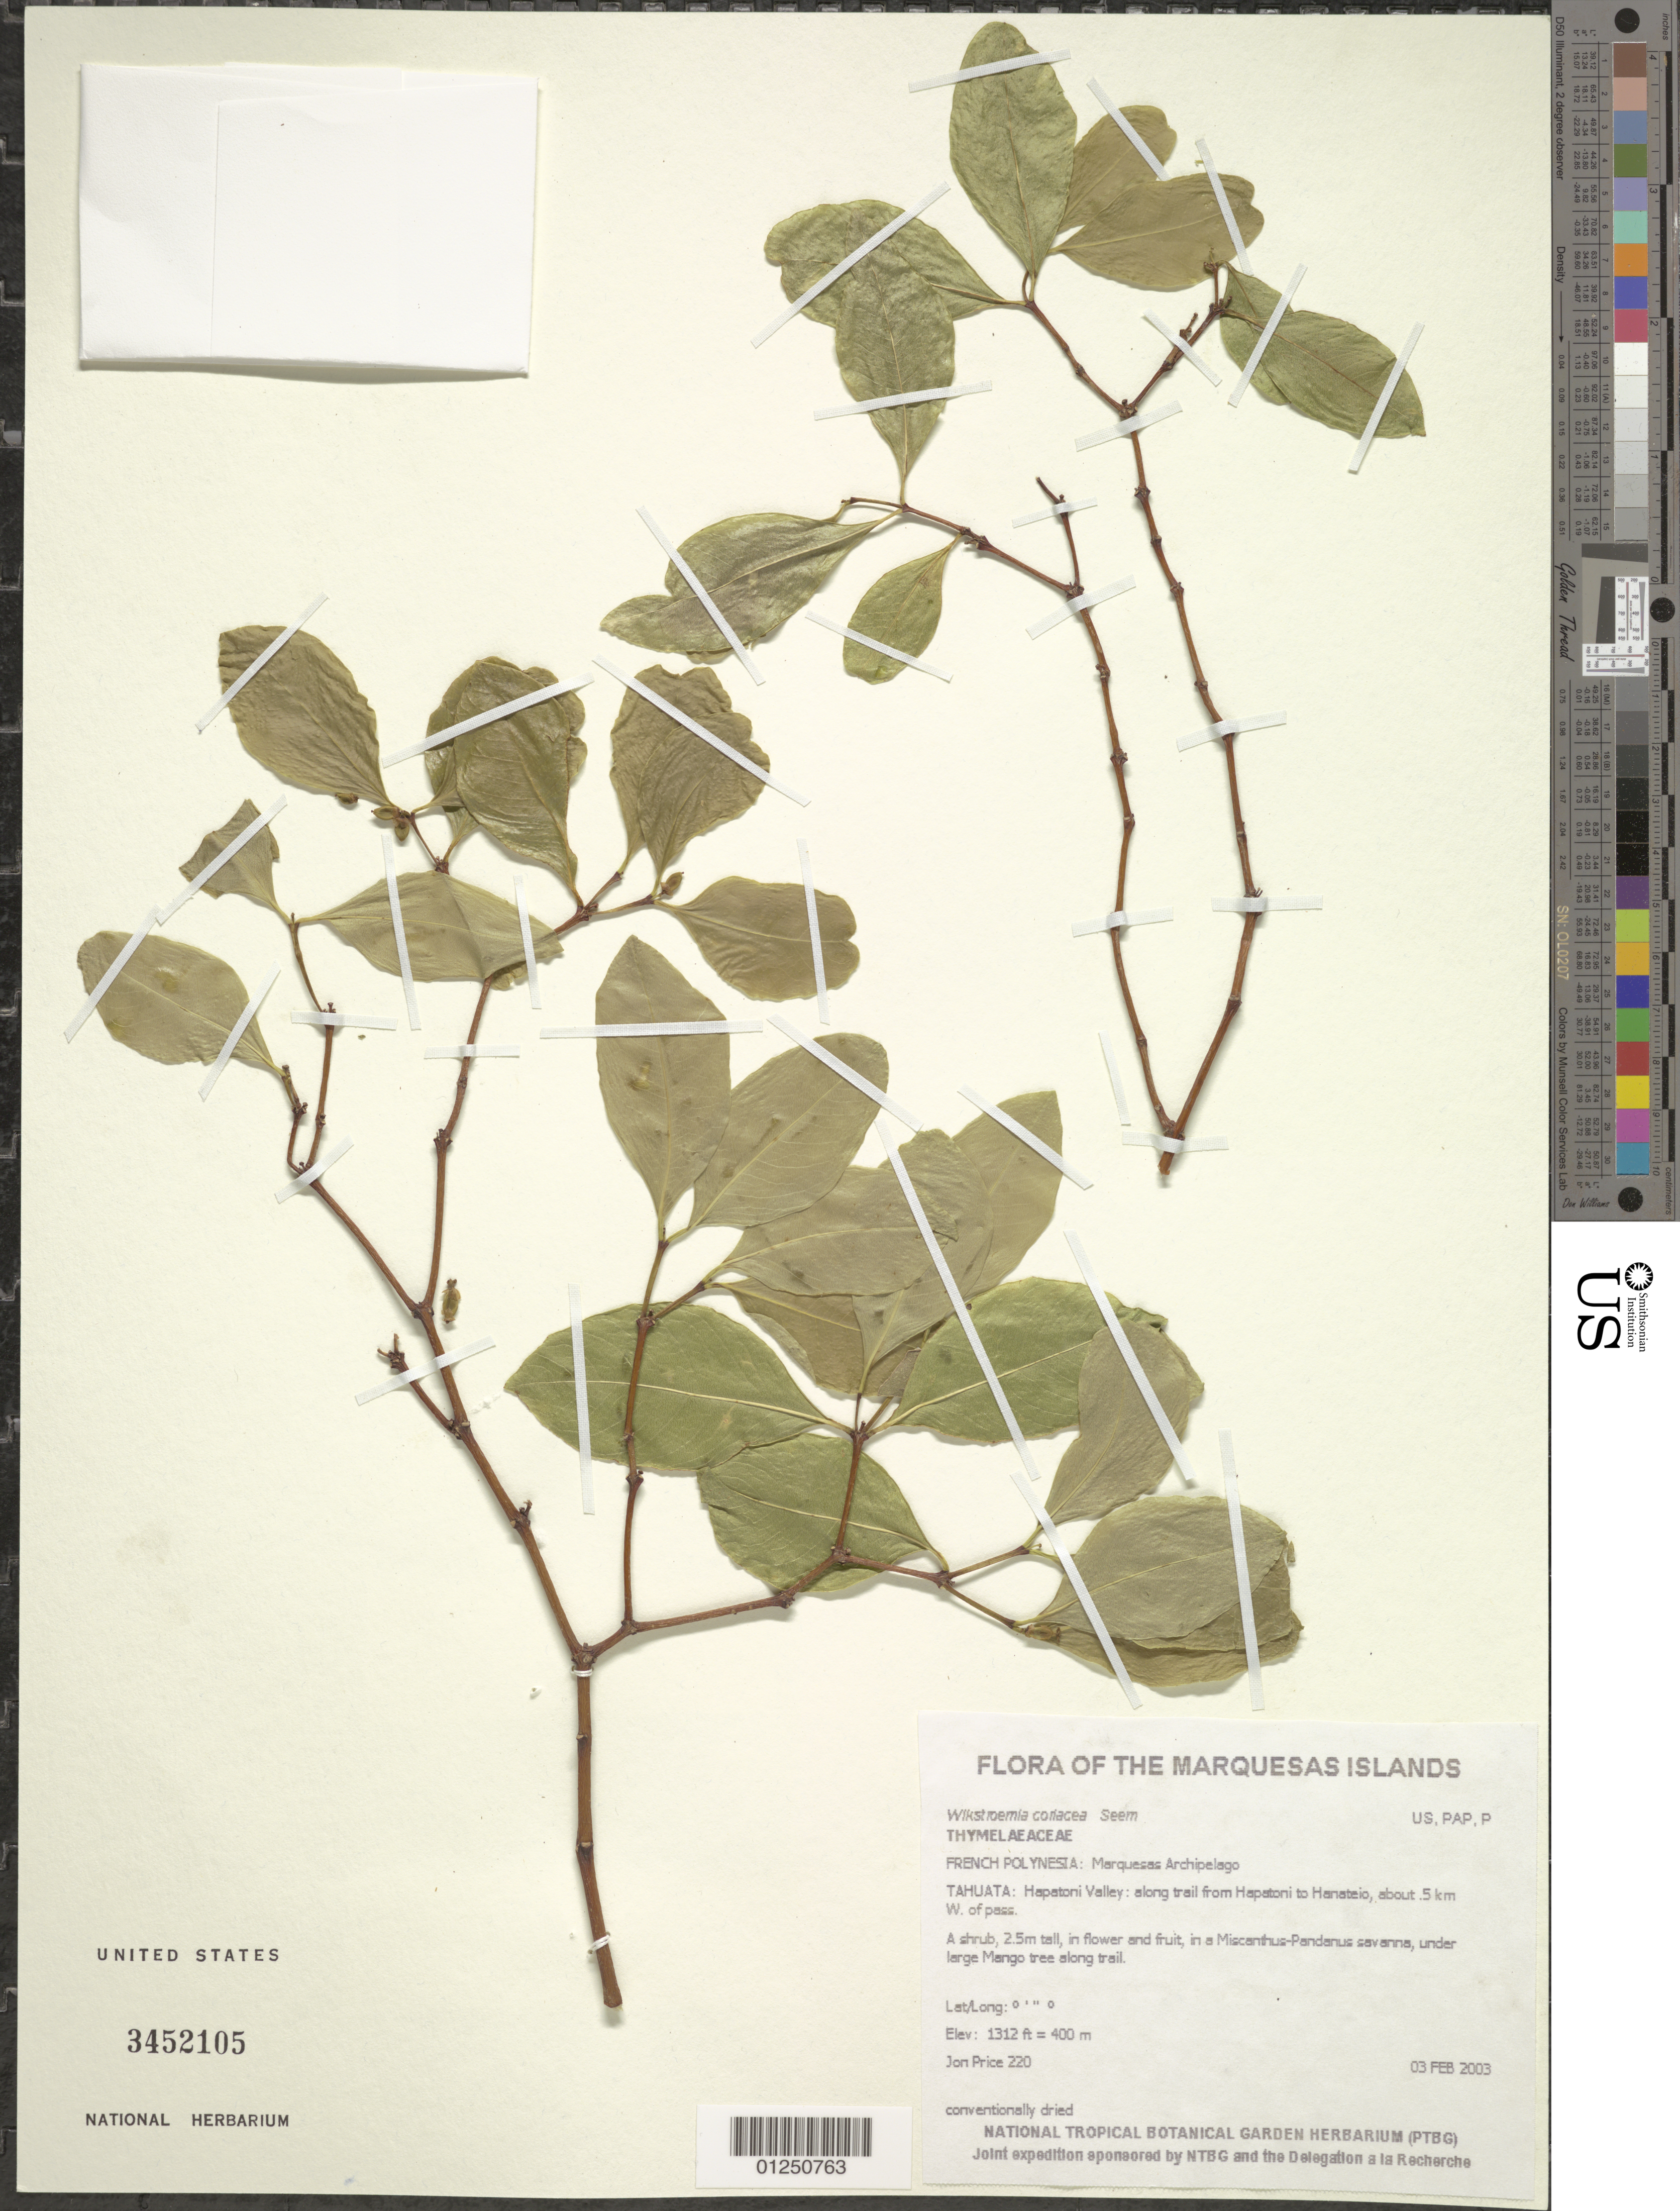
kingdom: Plantae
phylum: Tracheophyta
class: Magnoliopsida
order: Malvales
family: Thymelaeaceae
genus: Wikstroemia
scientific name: Wikstroemia coriacea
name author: Seem.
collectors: J. Price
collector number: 220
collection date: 2003-02-03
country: French Polynesia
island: Tahuata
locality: Hapatoni Valley: along trail from Hapatoni to Hanateio, about .5 km W. of pass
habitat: In a Miscanthus - Pandanus savanna, under large Mango tree along trail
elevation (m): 400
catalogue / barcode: US 3452105